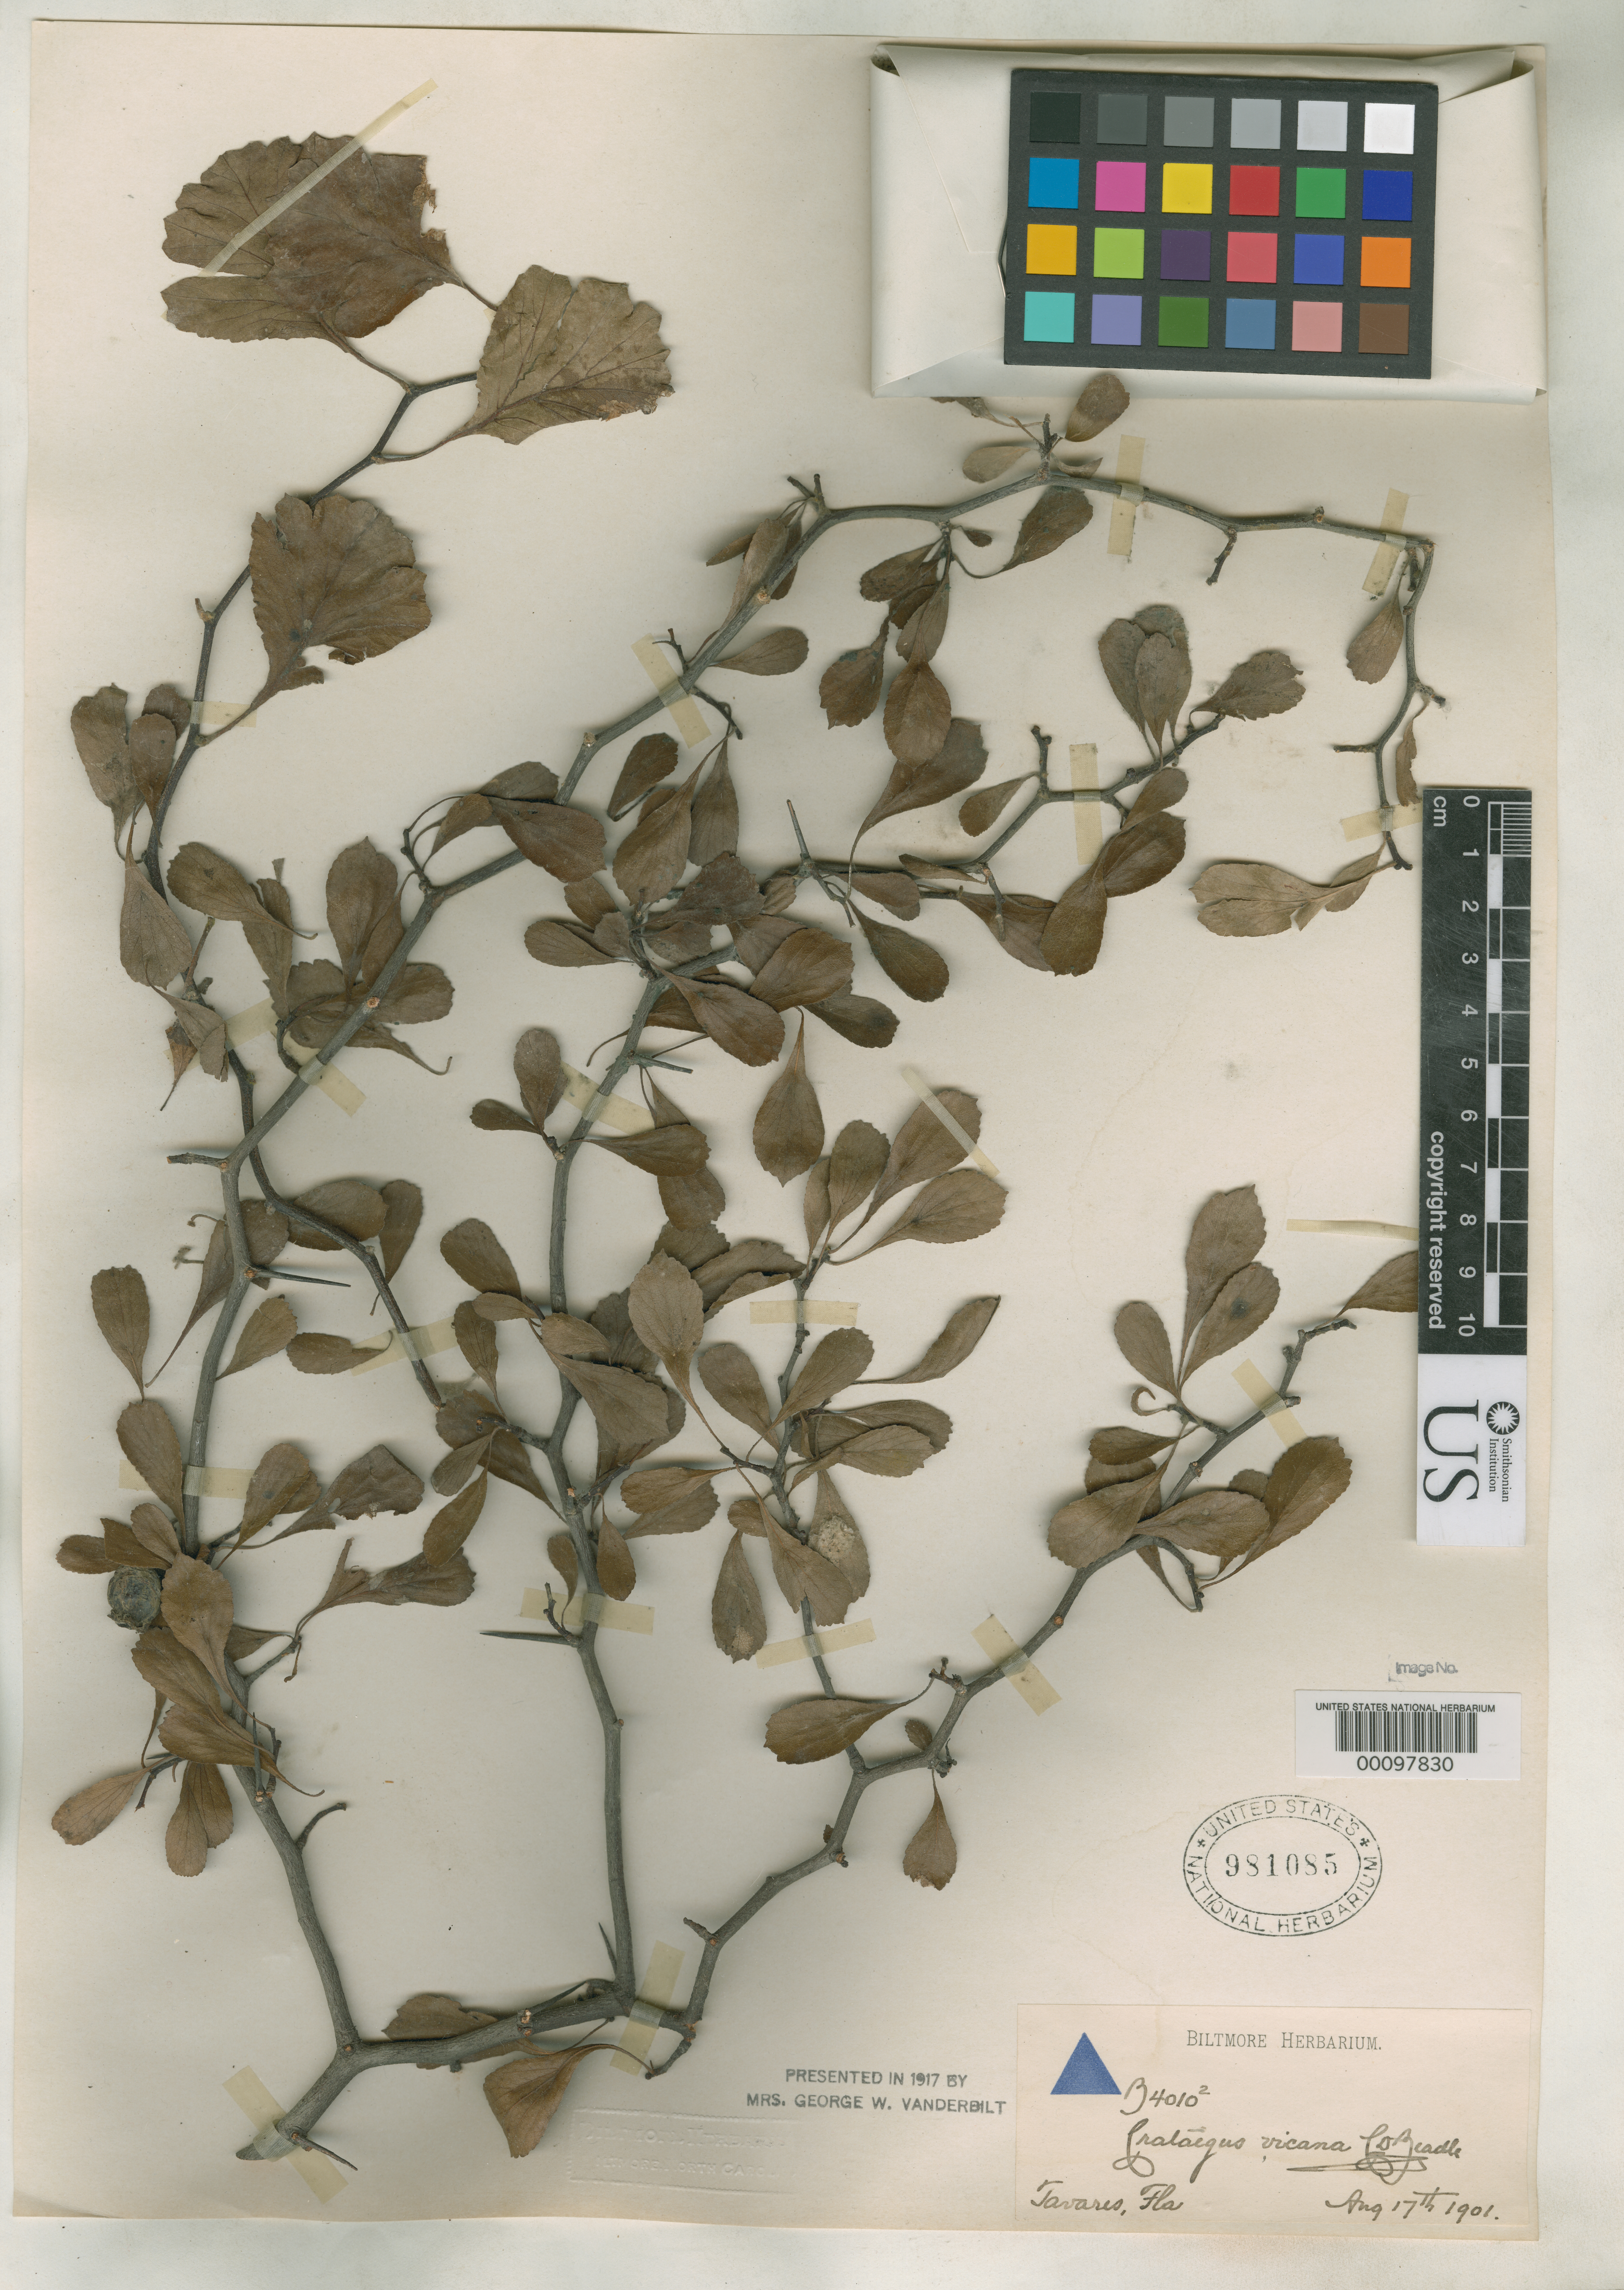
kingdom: Plantae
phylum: Tracheophyta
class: Magnoliopsida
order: Rosales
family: Rosaceae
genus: Crataegus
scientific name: Crataegus vicana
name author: Beadle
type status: Syntype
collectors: ex herb. Biltmore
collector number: B 4010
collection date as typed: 17 Aug 1901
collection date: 1901-08-17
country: United States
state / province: Florida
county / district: Lake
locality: Tavares.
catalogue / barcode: US 981085